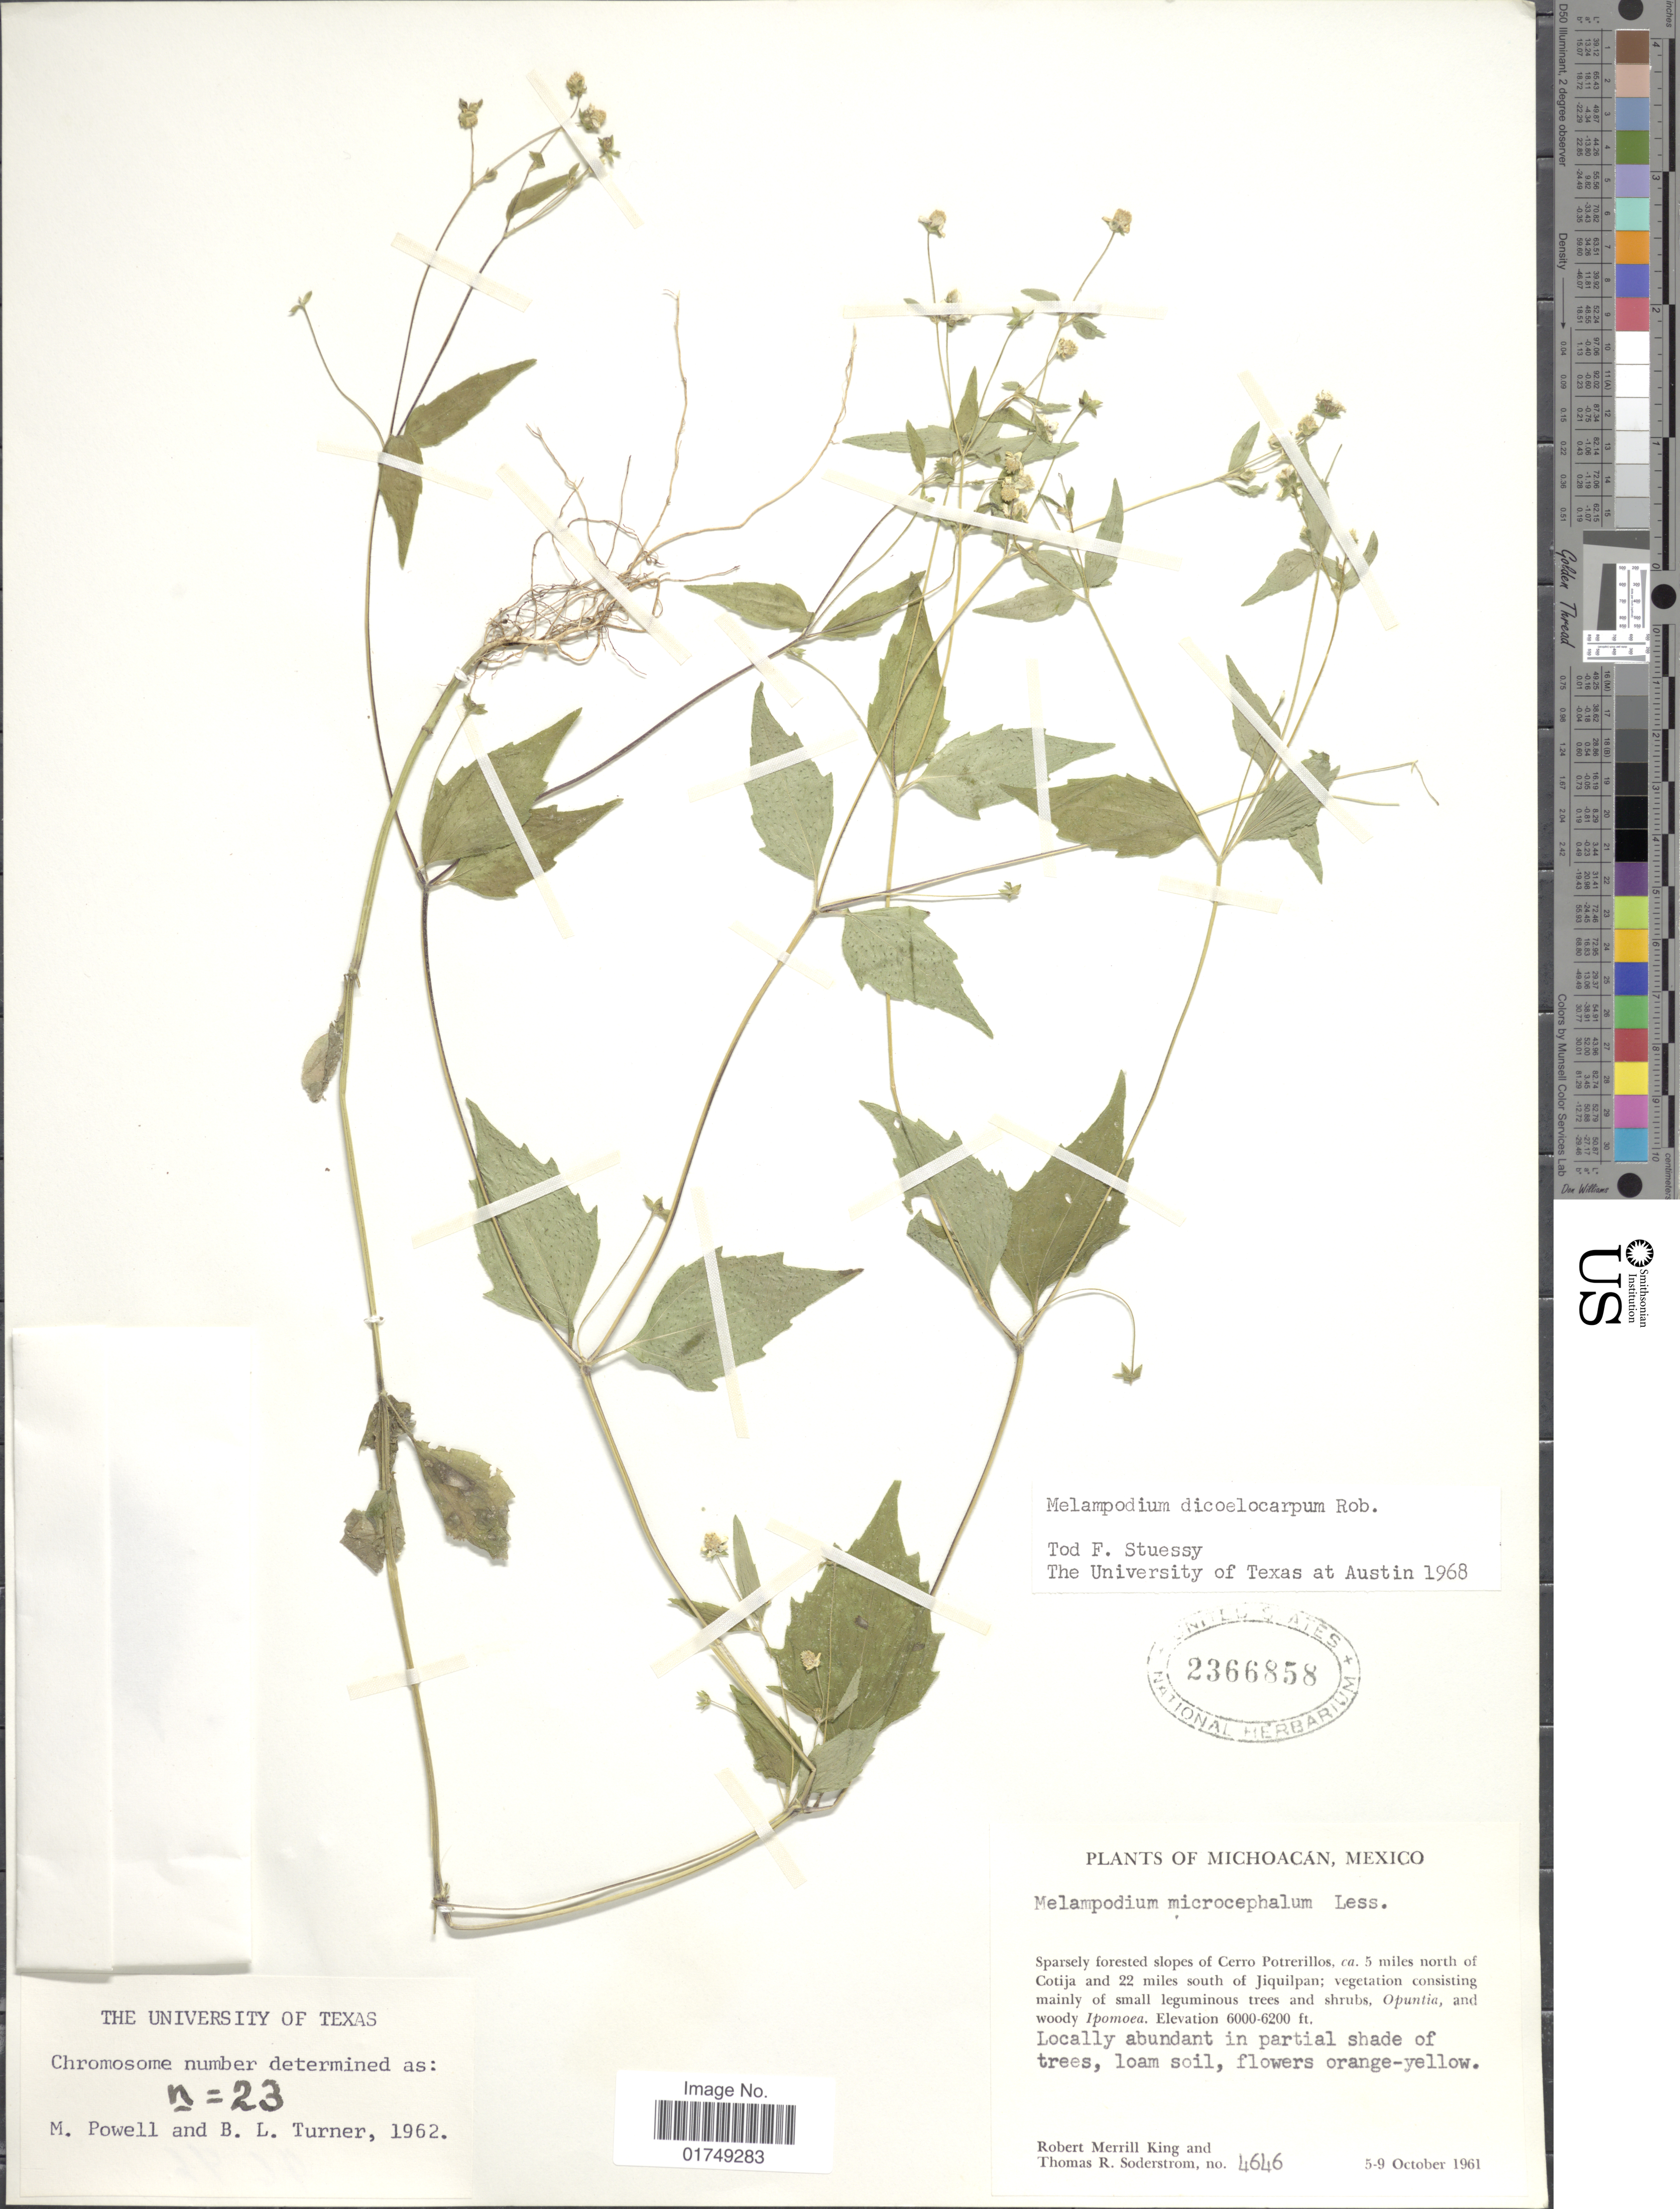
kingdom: Plantae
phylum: Tracheophyta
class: Magnoliopsida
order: Asterales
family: Asteraceae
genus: Melampodium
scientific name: Melampodium dicoelocarpum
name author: B.L. Rob.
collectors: R. M. King & T. R. Soderstrom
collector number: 4646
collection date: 1961-10-05/1961-10-09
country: Mexico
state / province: Michoacán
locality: Slopes of Cerro Potrerillos, ca 5 miles north of Cotija and 22 miles south of Jiquilpan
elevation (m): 1829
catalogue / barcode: US 2366858